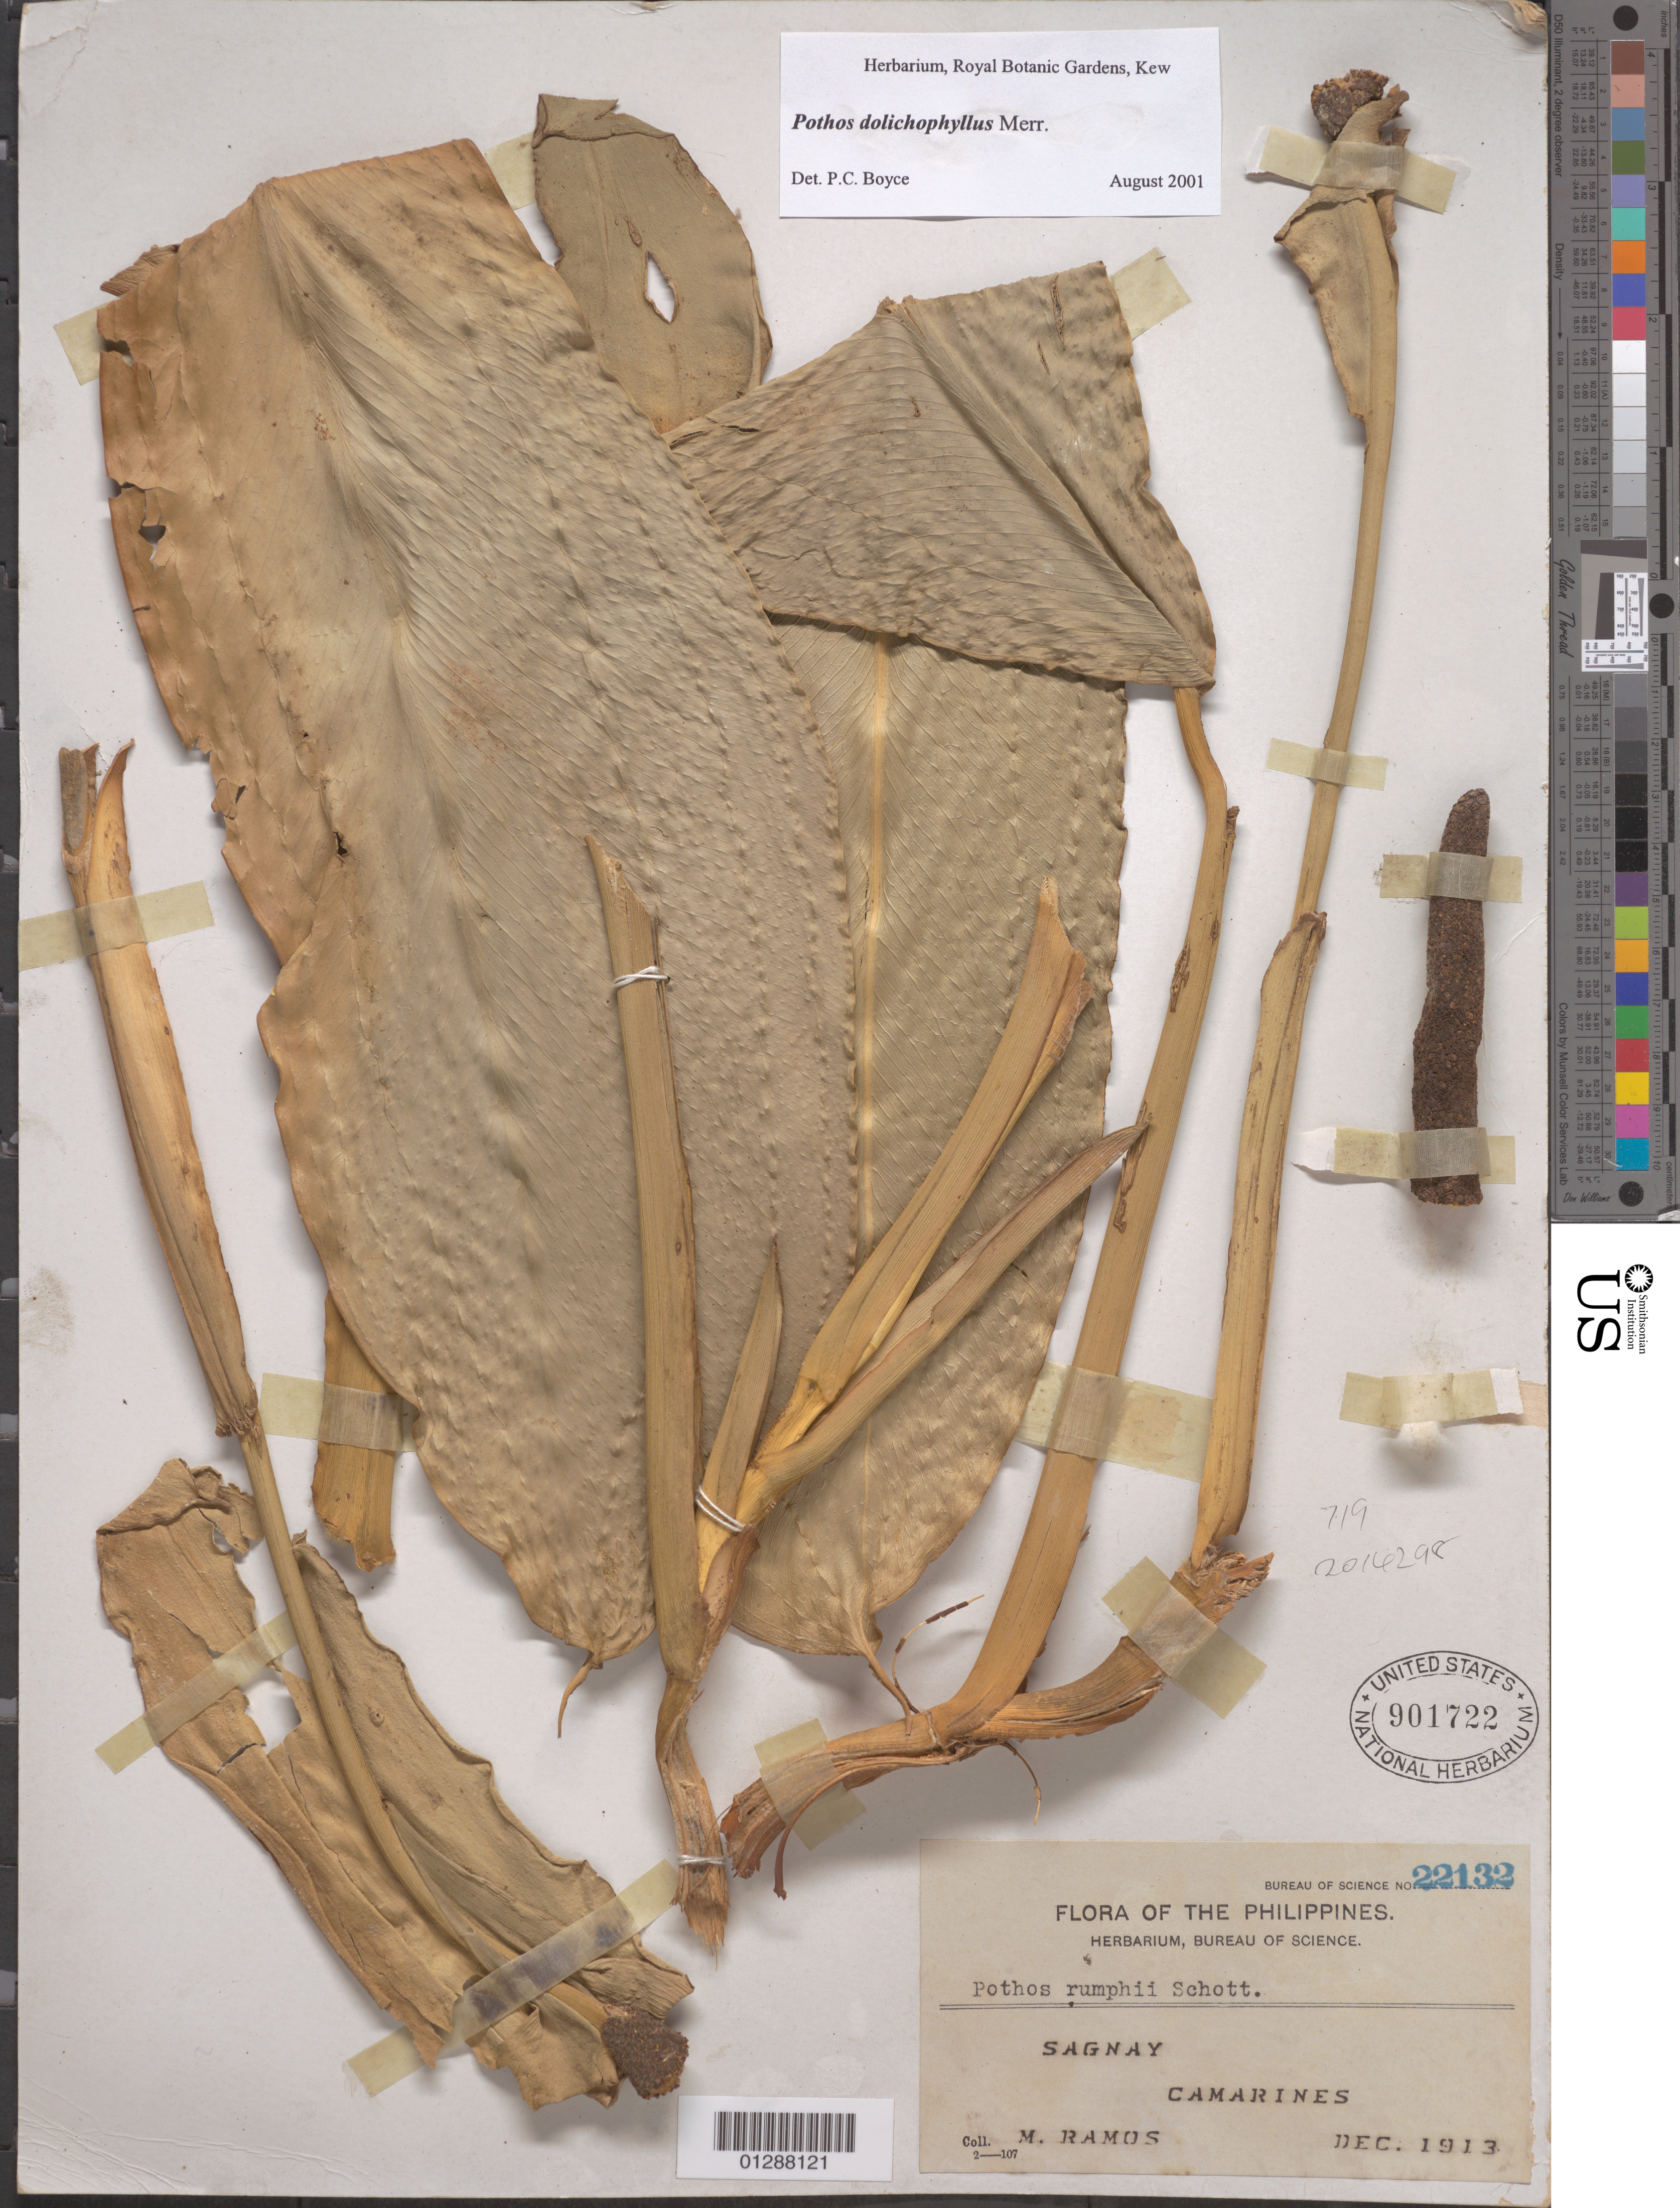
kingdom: Plantae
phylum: Tracheophyta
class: Liliopsida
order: Alismatales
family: Araceae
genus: Pothos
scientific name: Pothos dolichophyllus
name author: Merr.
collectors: M. Ramos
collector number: Bureau of Science 22132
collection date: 1913-12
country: Philippines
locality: Sagnay. Camarines.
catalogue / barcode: US 901722